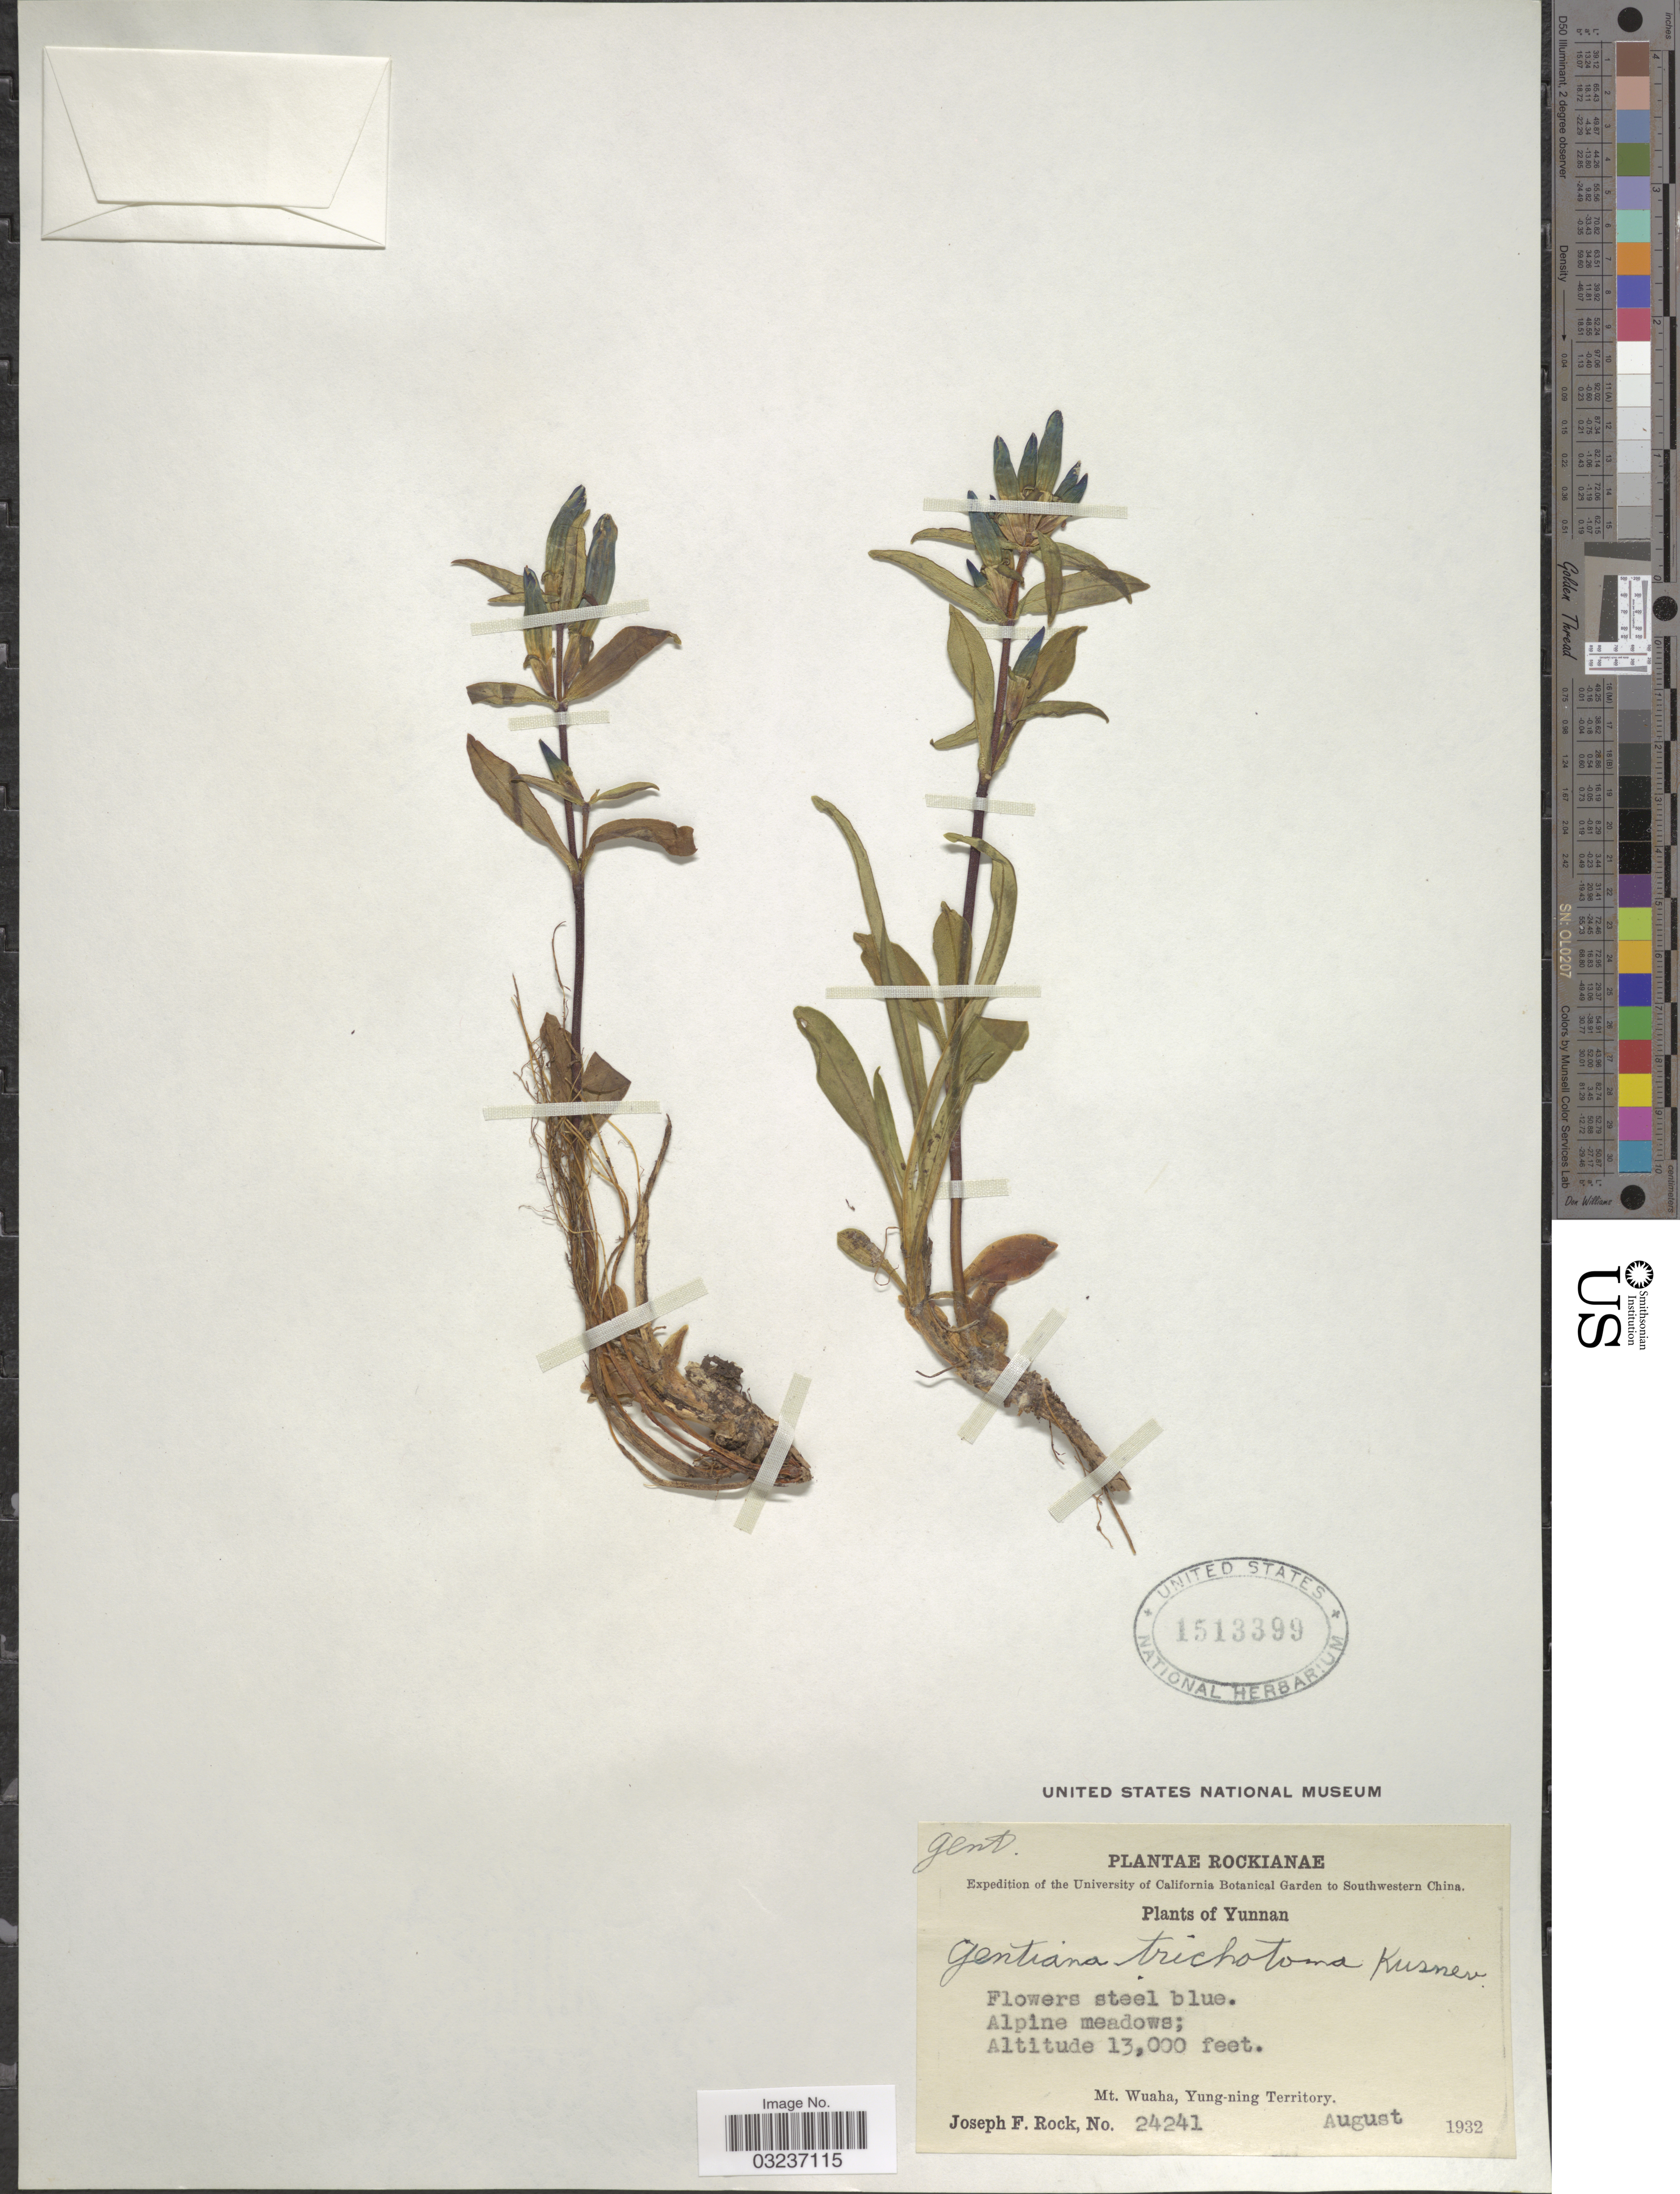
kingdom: Plantae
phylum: Tracheophyta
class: Magnoliopsida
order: Gentianales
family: Gentianaceae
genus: Gentiana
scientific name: Gentiana trichotoma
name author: Kusn.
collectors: J. F. Rock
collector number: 24241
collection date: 1932-08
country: China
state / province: Yunnan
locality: Southwestern China. Mt. Wuaha, Yung-ning Territory.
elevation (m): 3962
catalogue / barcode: US 1513399